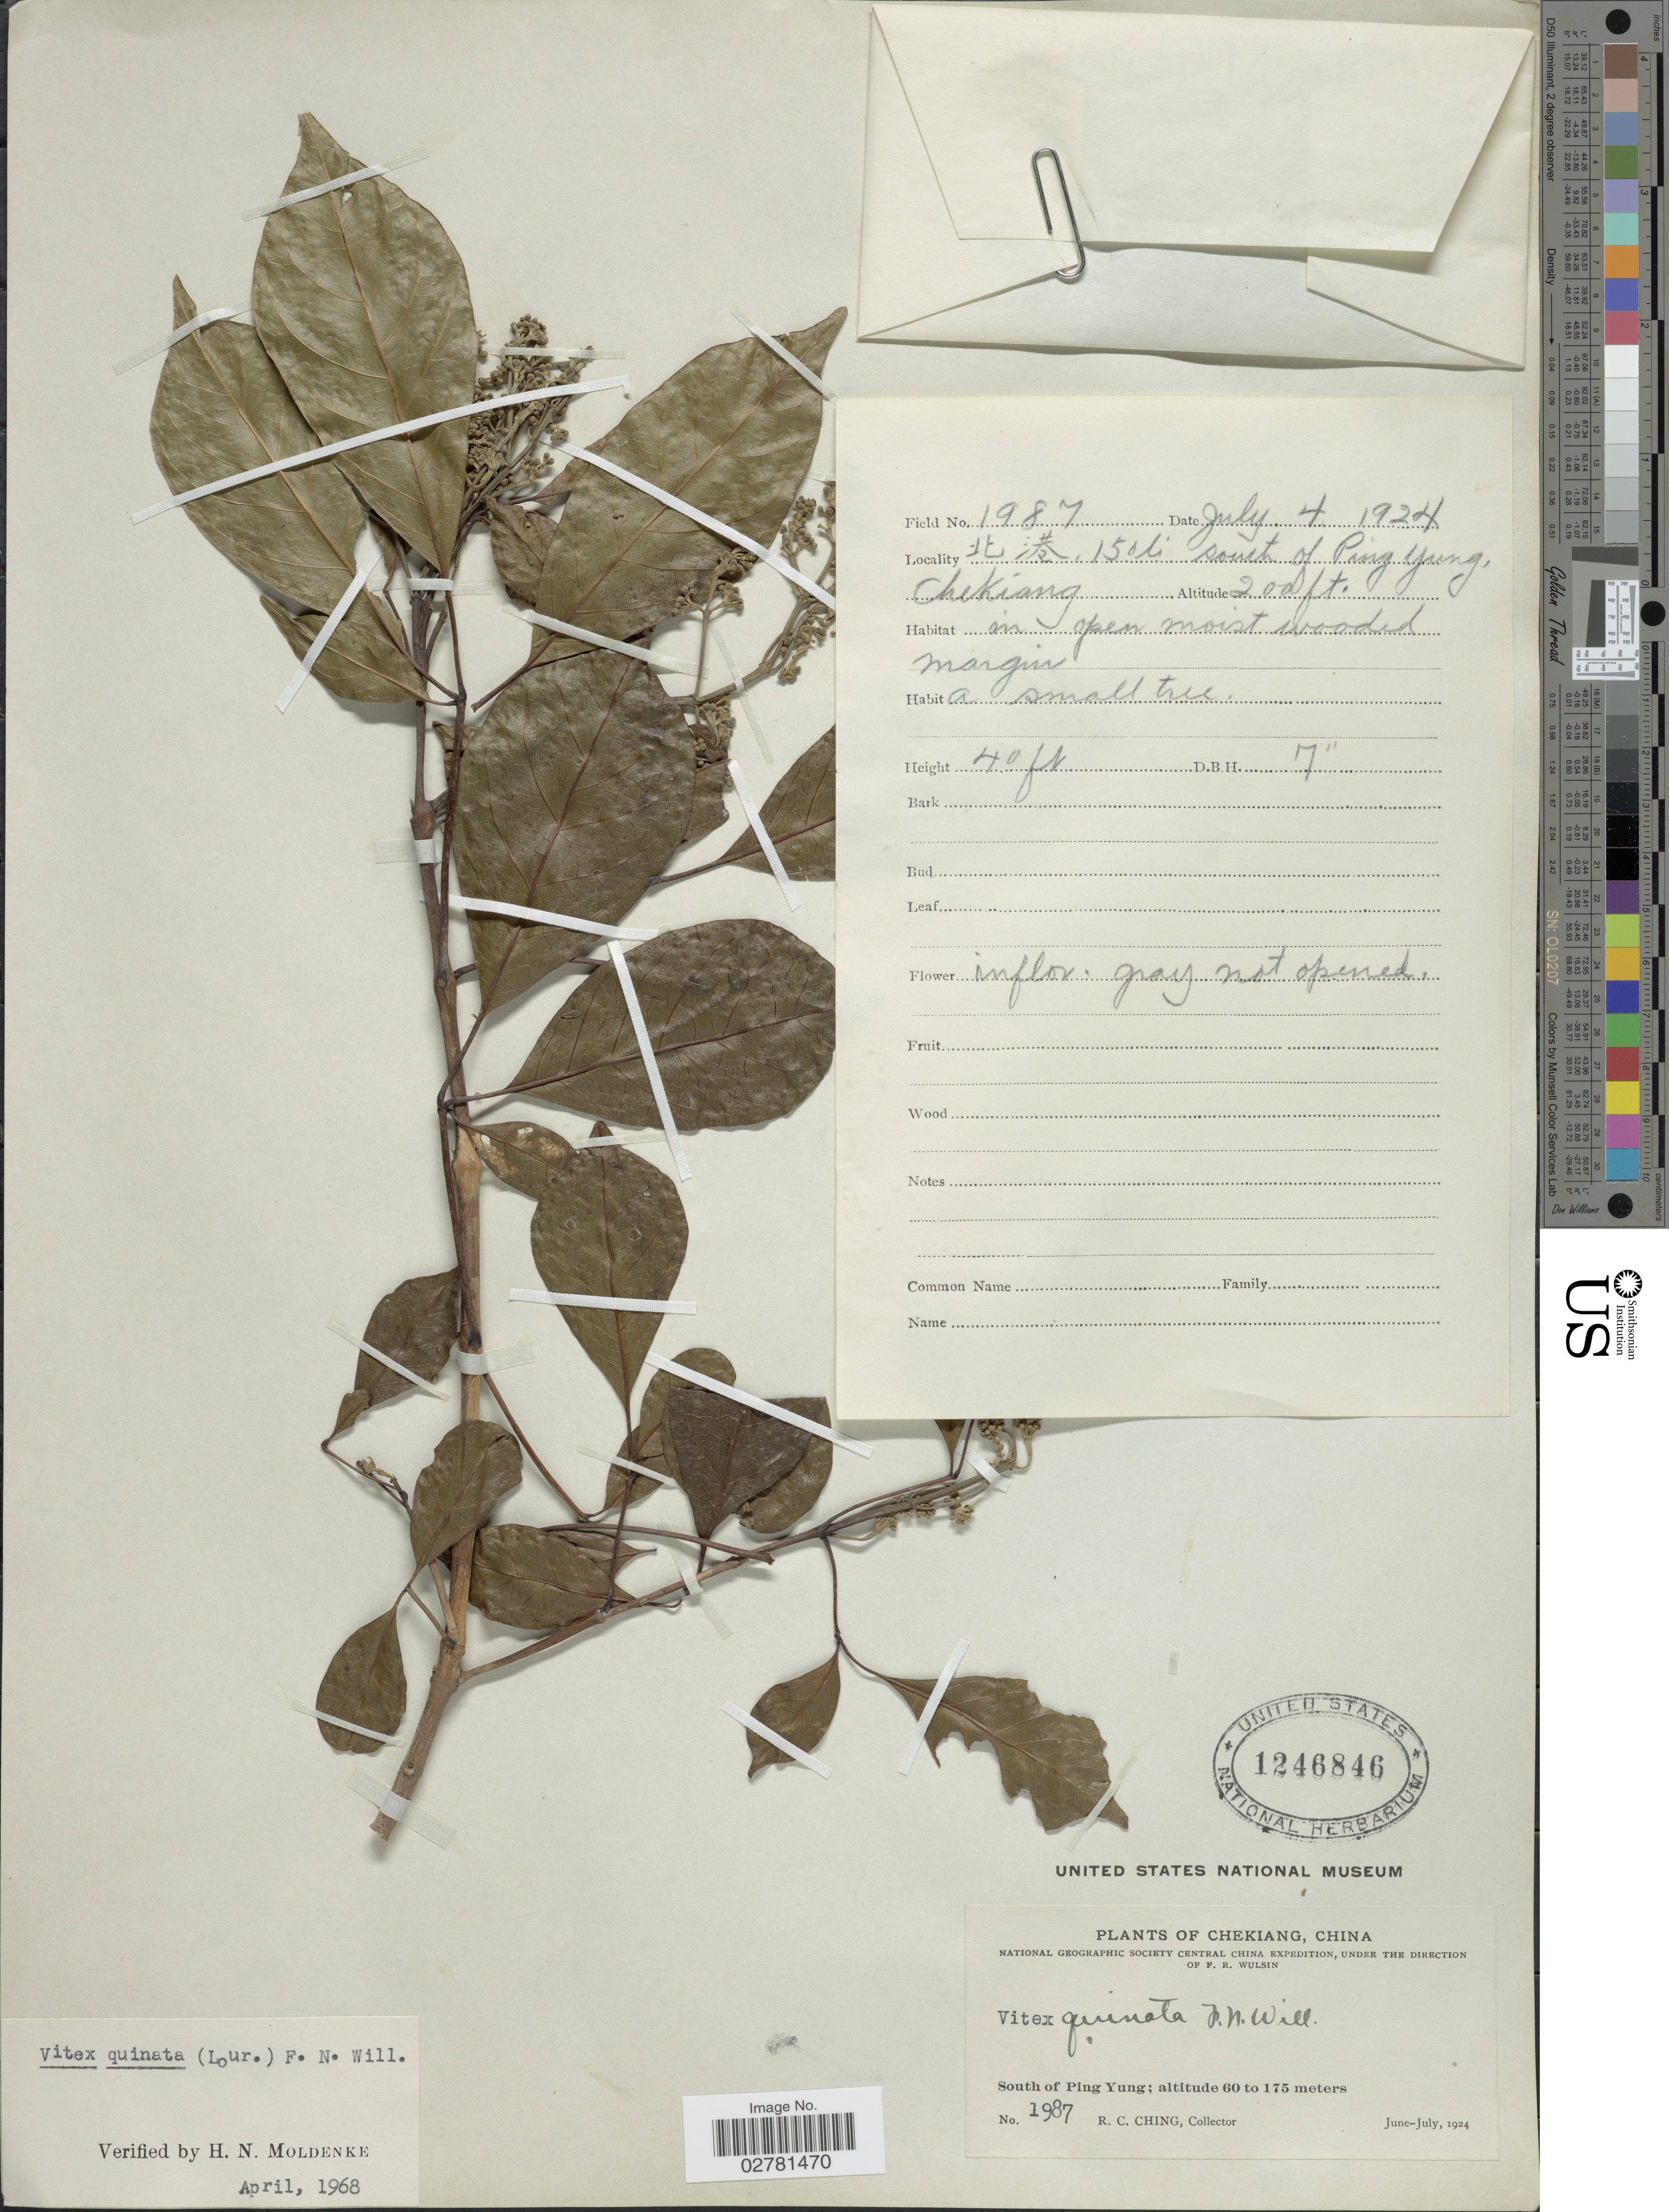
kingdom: Plantae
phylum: Tracheophyta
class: Magnoliopsida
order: Lamiales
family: Lamiaceae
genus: Vitex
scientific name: Vitex quinata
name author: (Lour.) F.N. Williams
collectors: R. C. Ching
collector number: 1987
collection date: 1924-06/1924-07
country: China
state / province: Zhejiang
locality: Chekiang. South of Ping Yung.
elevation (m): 60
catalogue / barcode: US 1246846